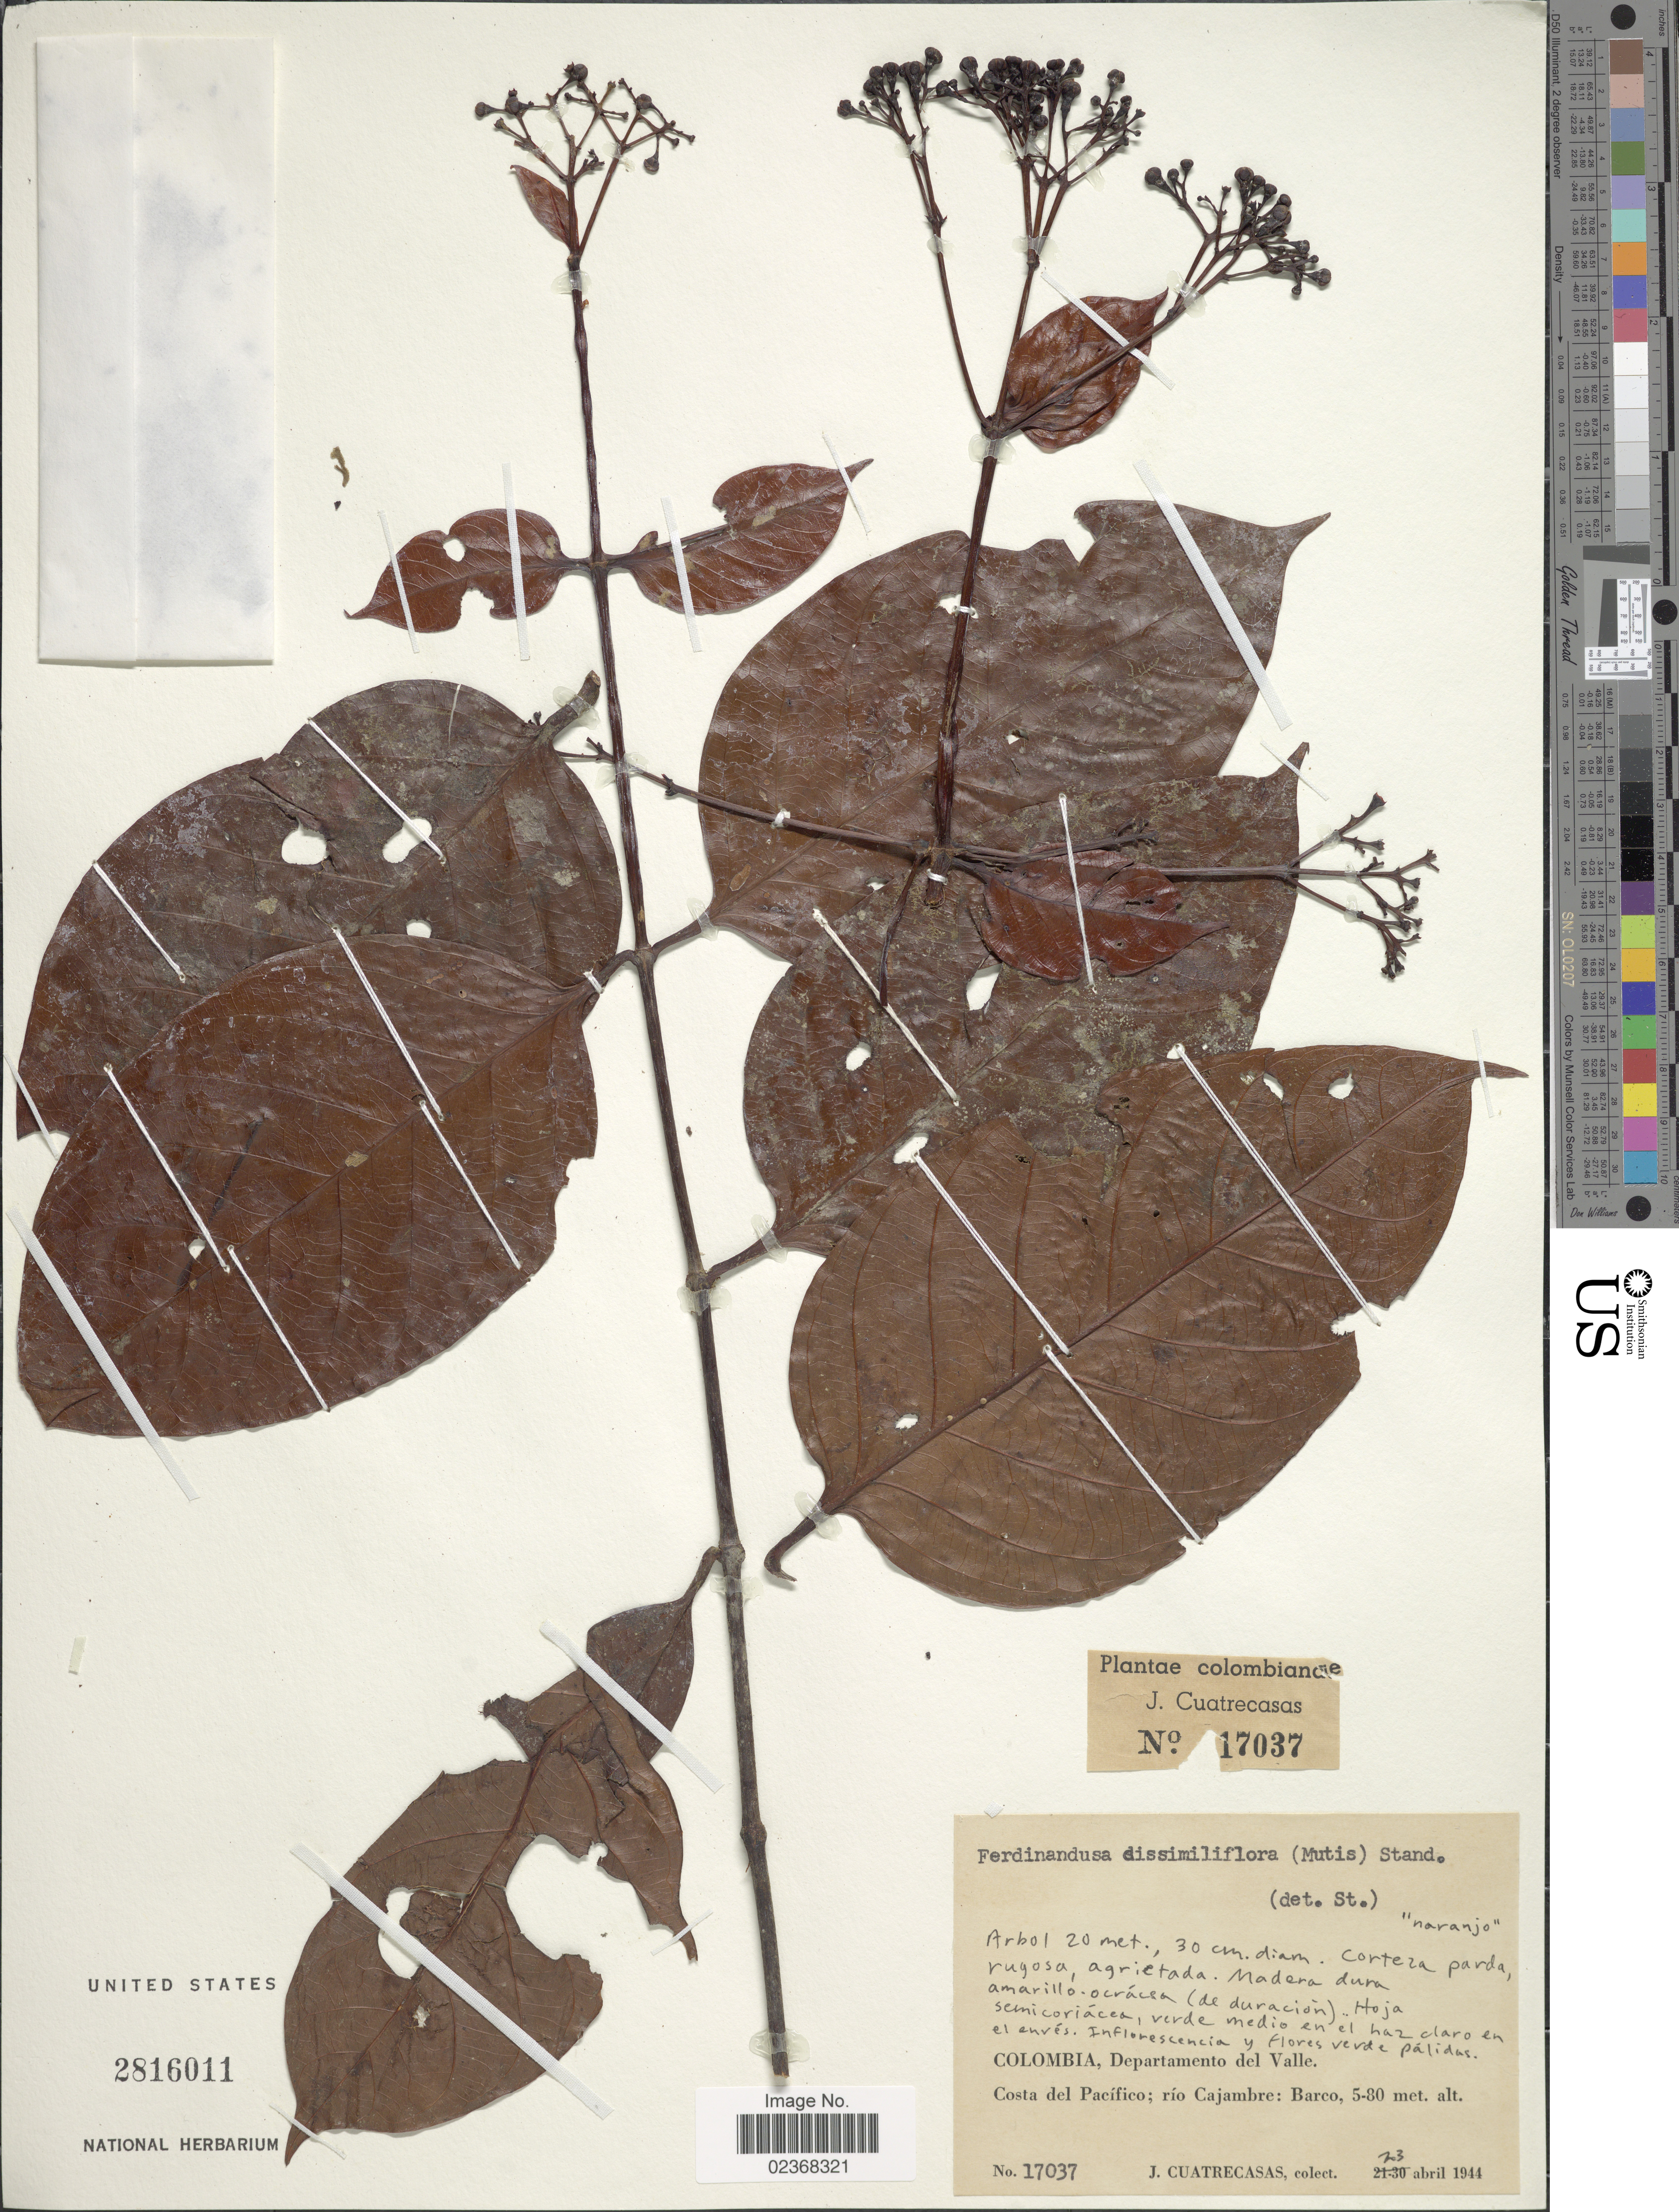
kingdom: Plantae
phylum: Tracheophyta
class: Magnoliopsida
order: Gentianales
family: Rubiaceae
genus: Ferdinandusa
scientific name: Ferdinandusa dissimiliflora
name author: (Mutis ex Humb.) Standl.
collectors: J. Cuatrecasas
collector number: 17037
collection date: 1944-04-23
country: Colombia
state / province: Valle del Cauca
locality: Colombia, Departamento del Valle, Costa del Pacifico, rio Cajambre: Barco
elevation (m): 5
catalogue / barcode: US 2816011